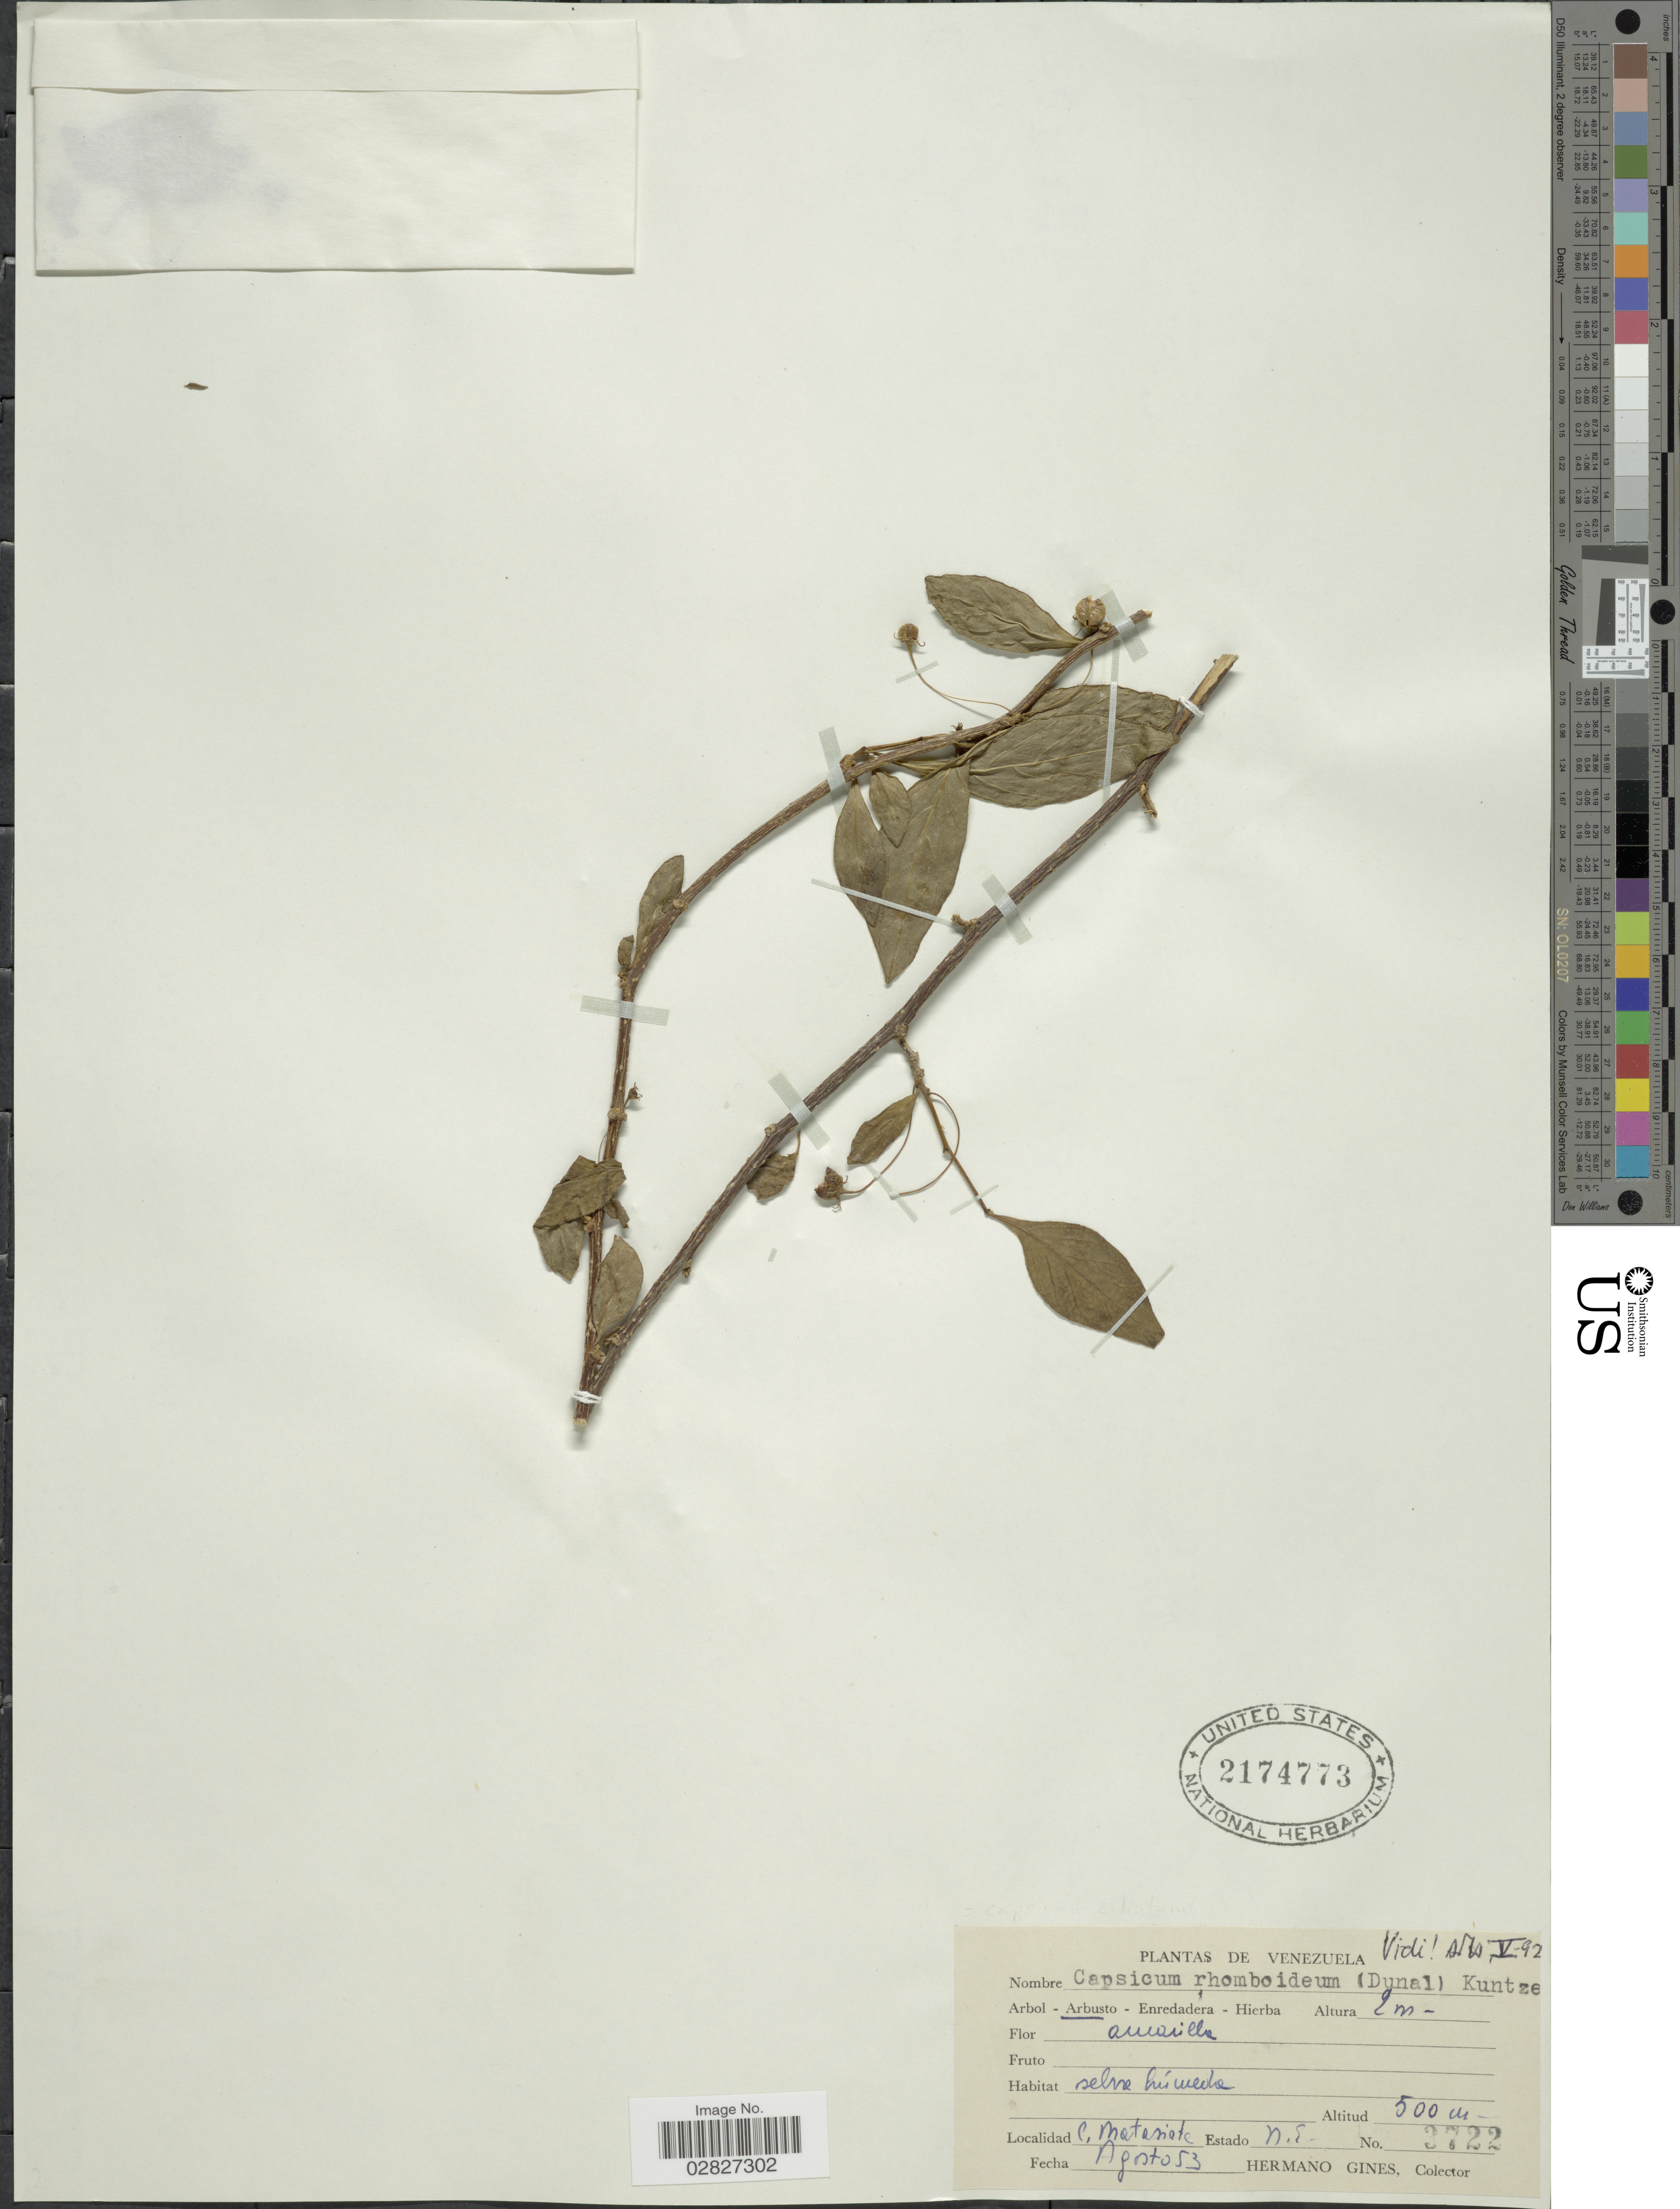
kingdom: Plantae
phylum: Tracheophyta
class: Magnoliopsida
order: Solanales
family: Solanaceae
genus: Capsicum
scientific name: Capsicum rhomboideum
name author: (Humb. & Bonpl. ex Dunal) Kuntze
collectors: Bro. Gines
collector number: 3722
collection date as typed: Transcribed d/m/y: /8/53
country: Venezuela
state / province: Nueva Esparta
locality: C. Mataniete. Estade N.E.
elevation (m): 500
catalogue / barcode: US 2174773